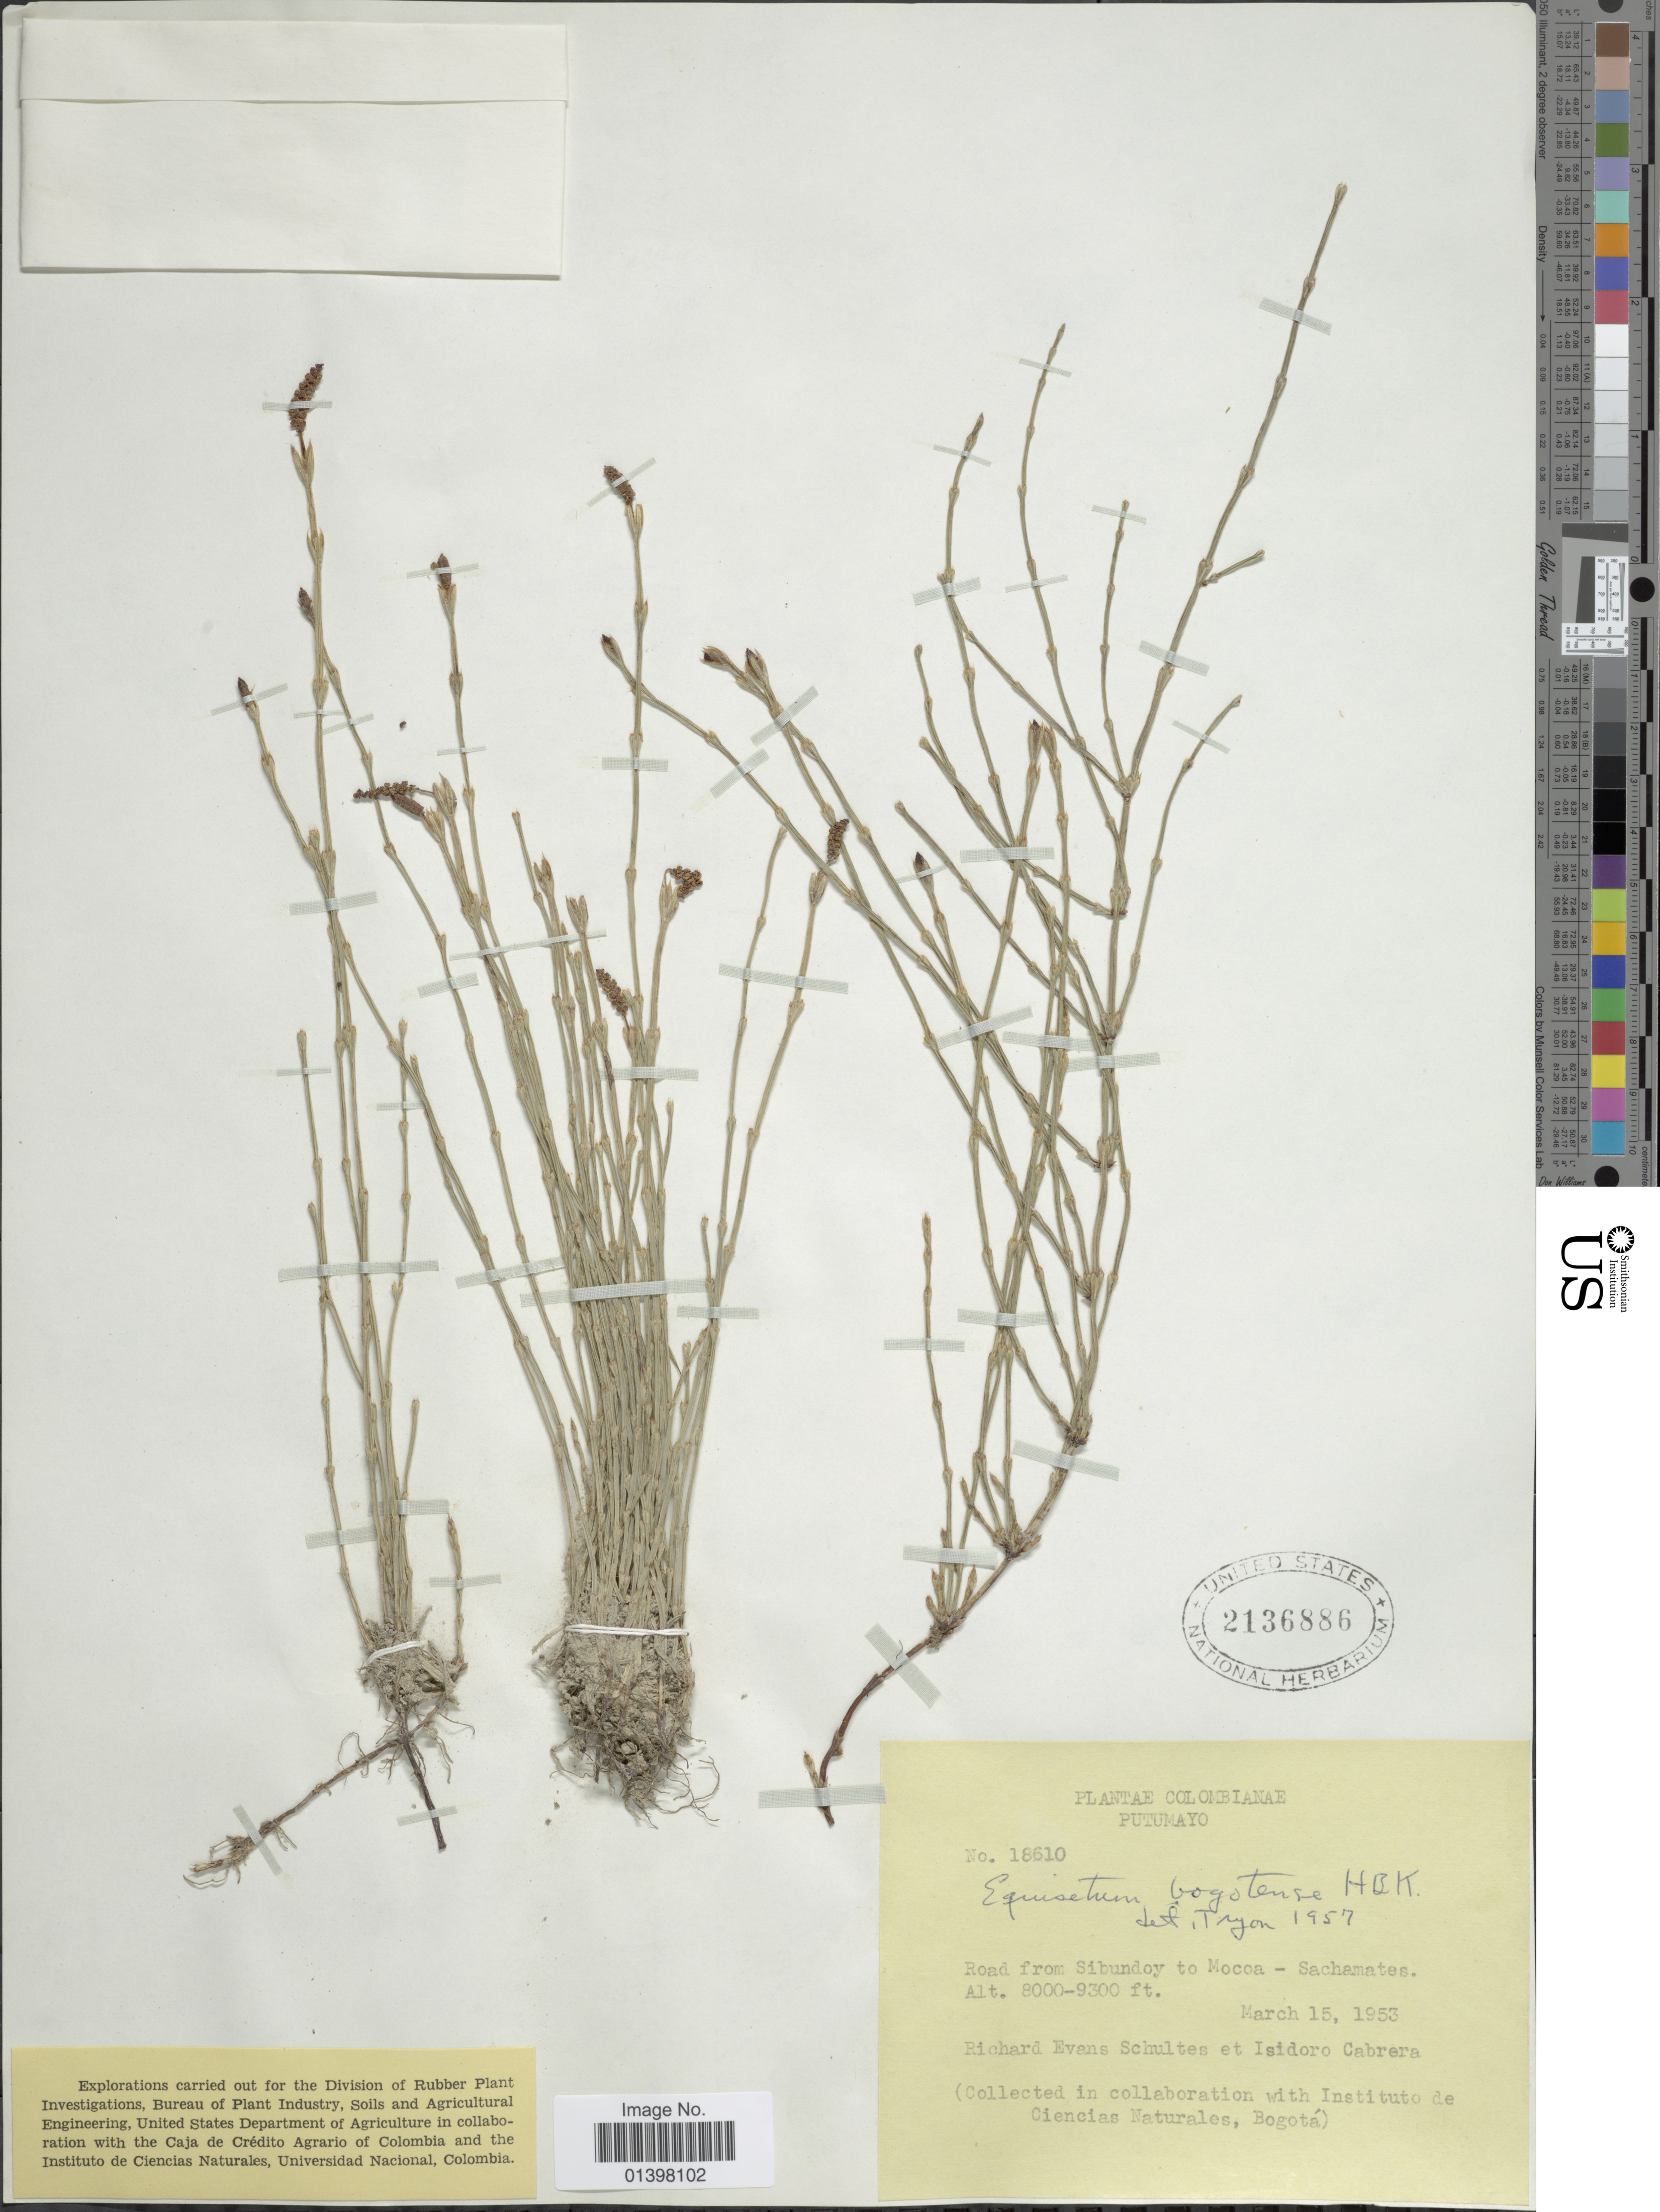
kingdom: Plantae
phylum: Tracheophyta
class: Polypodiopsida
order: Equisetales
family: Equisetaceae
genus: Equisetum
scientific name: Equisetum bogotense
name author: Kunth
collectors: R. E. Schultes & I. Cabrera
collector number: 18610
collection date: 1953-03-15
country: Colombia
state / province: Putumayo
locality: Road from Sibundoy to Mocoa -Sachamates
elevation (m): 2438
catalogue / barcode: US 2136886